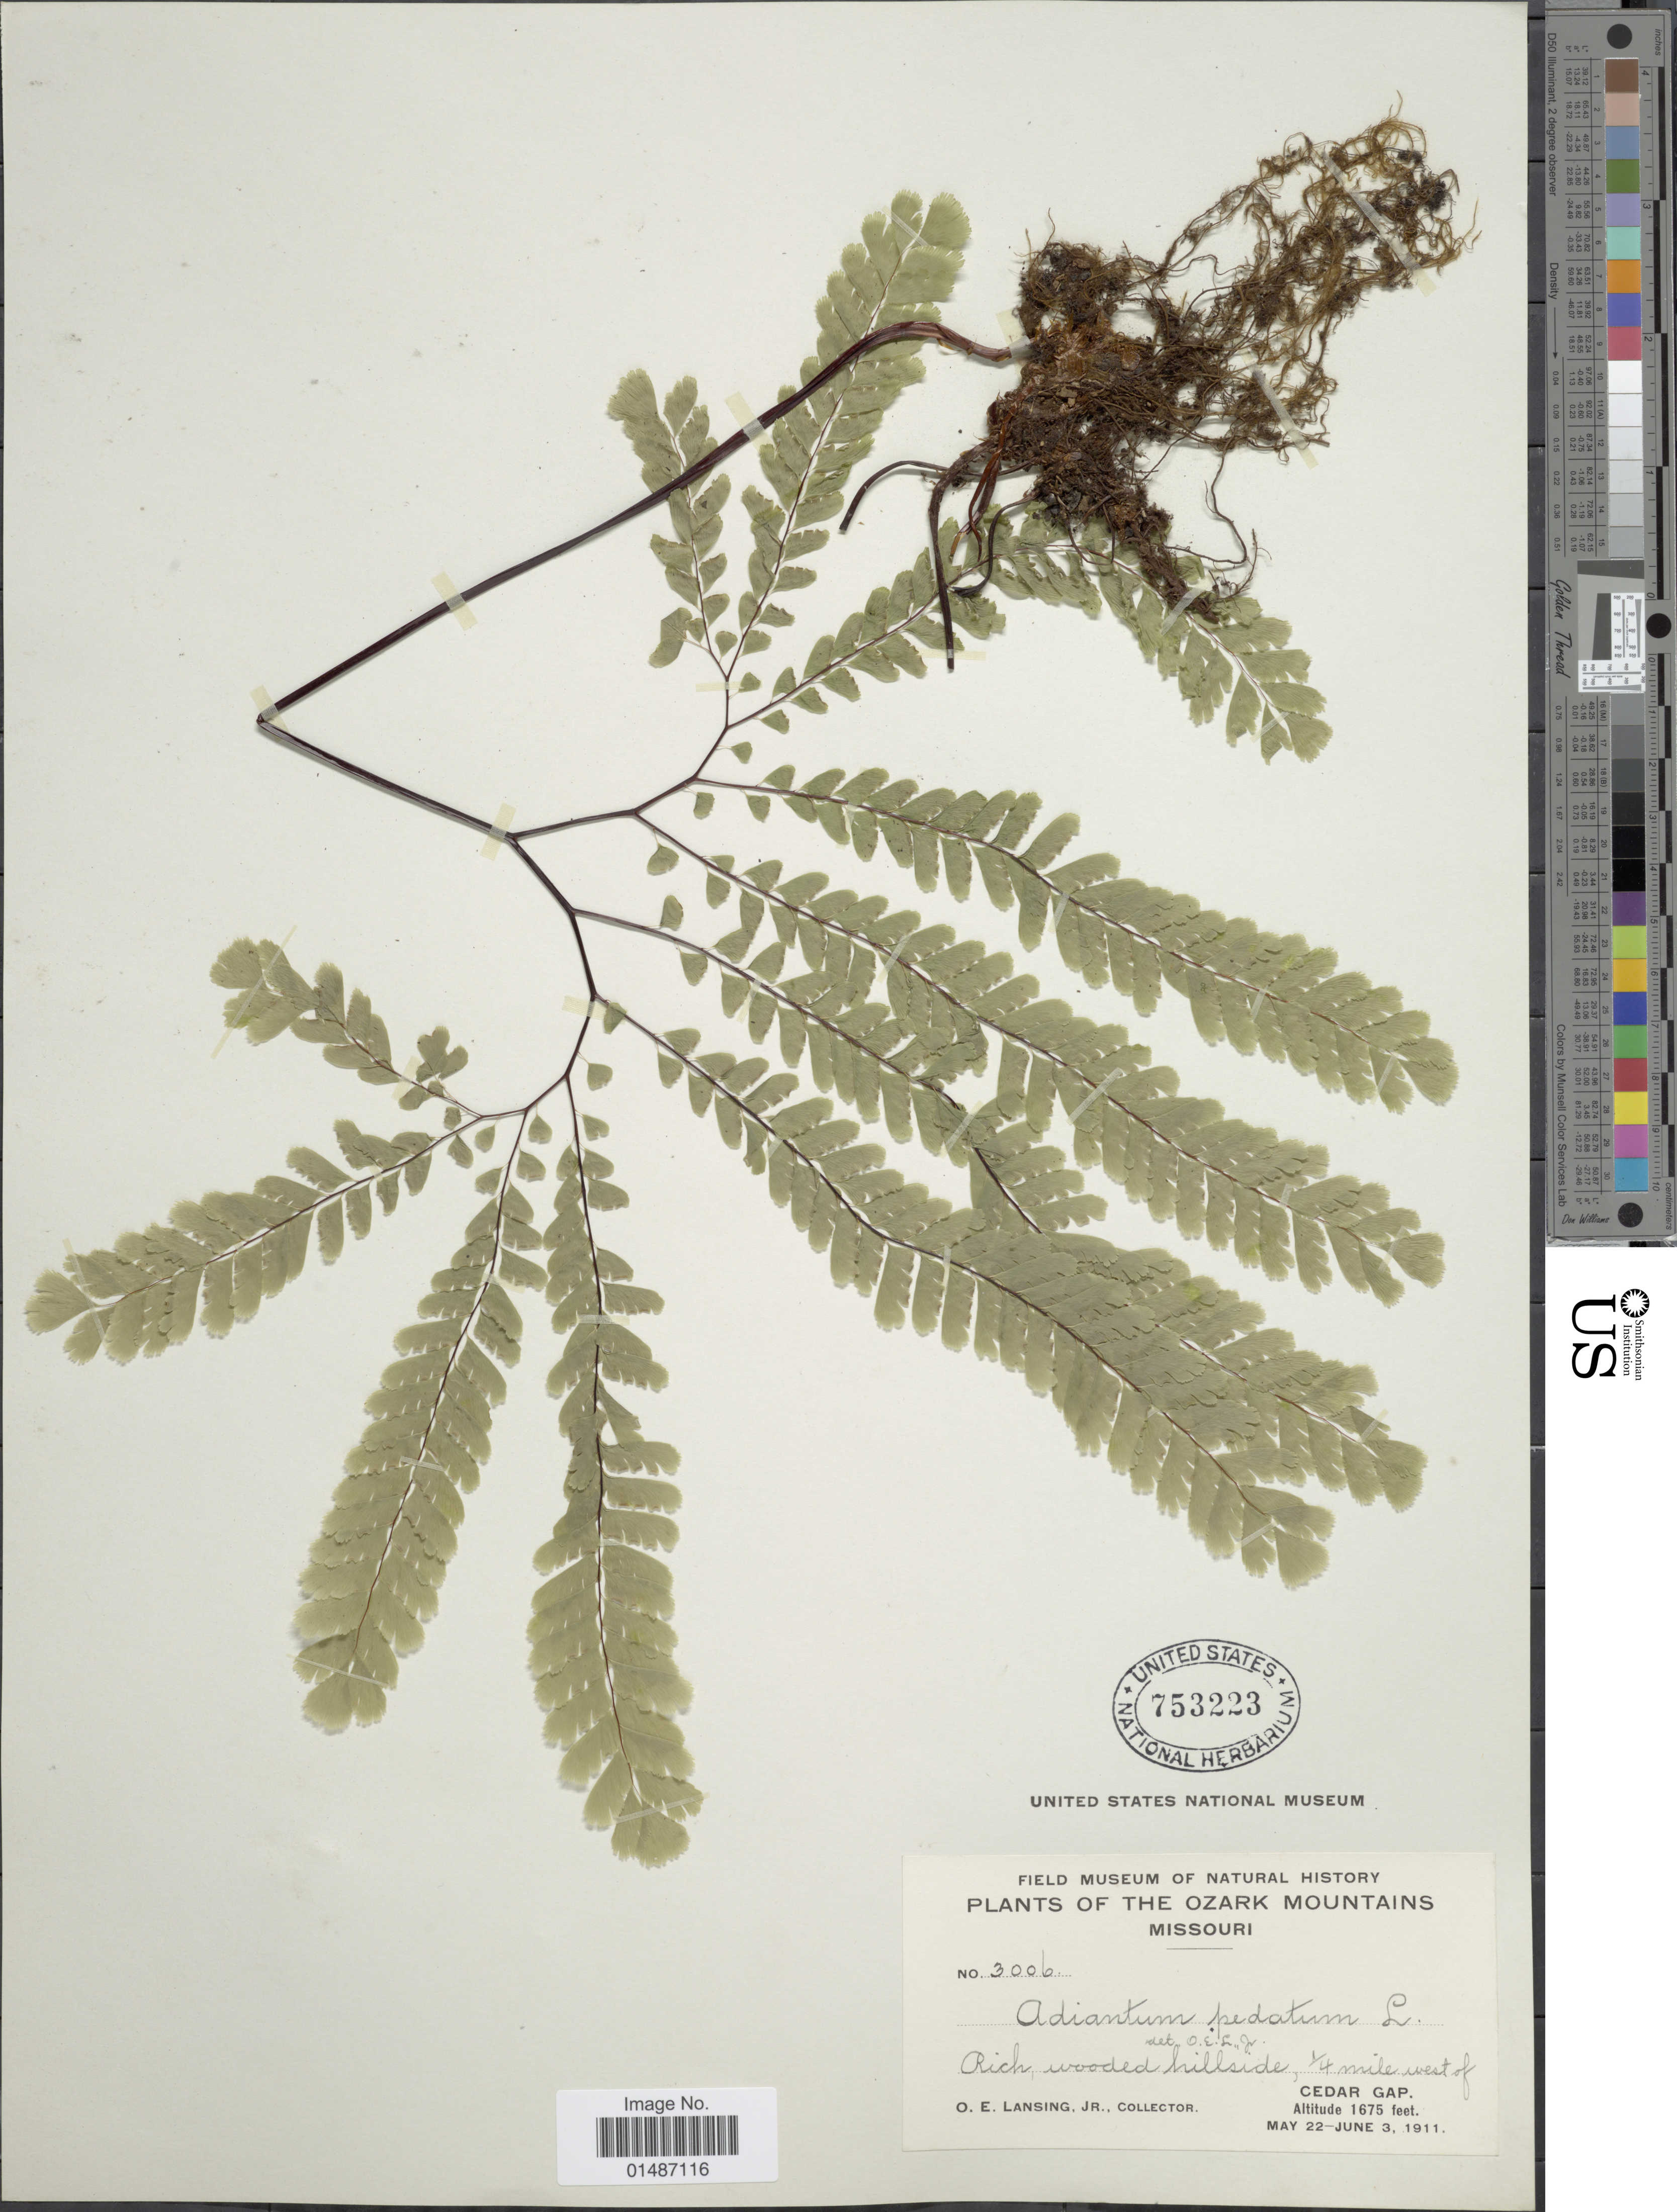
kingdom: Plantae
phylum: Tracheophyta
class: Polypodiopsida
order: Polypodiales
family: Pteridaceae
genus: Adiantum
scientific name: Adiantum pedatum var. pedatum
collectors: O. E. Lansing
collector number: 3006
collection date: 1911-05-22/1911-06-03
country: United States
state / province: Missouri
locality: Ozark Mountains. Rich wooded hillside, ¼ mile west of Cedar Gap.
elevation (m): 511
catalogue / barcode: US 753223